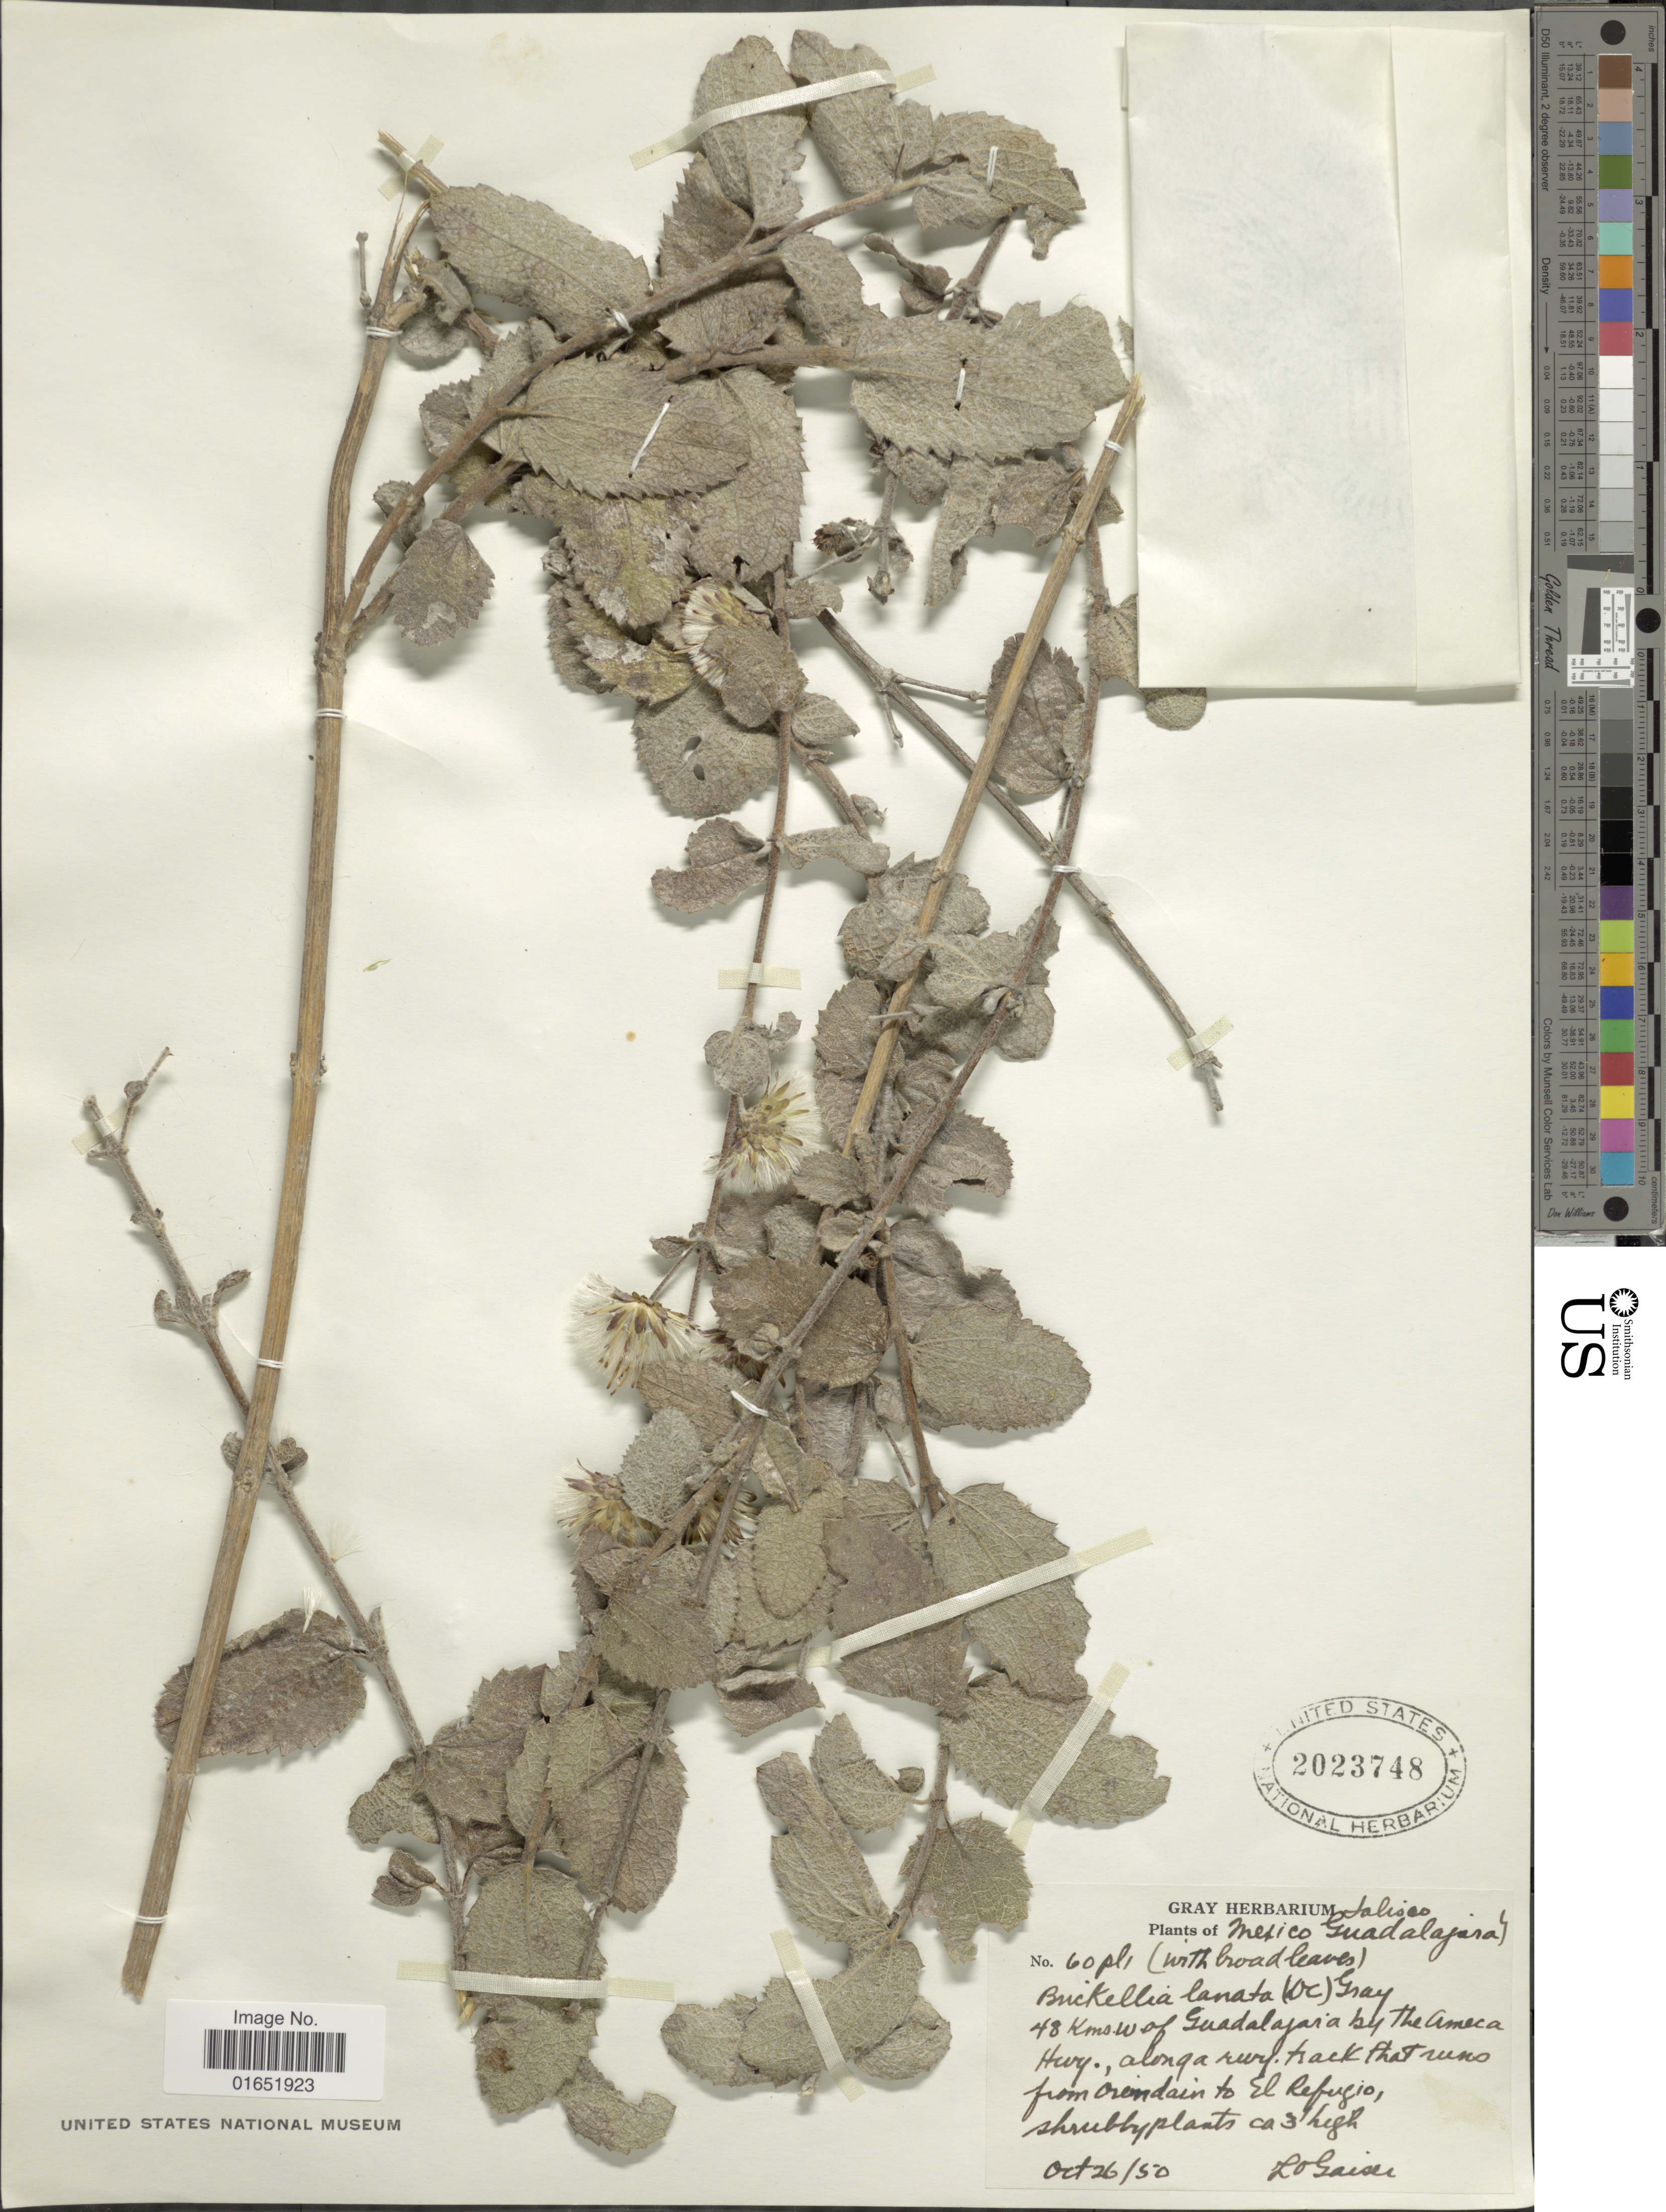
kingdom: Plantae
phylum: Tracheophyta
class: Magnoliopsida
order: Asterales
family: Asteraceae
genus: Brickellia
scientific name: Brickellia lanata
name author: (DC.) A. Gray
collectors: L. Gaiser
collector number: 60pl1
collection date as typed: Transcribed d/m/y: 26/10/50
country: Mexico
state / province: Jalisco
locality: Guadalajara, 48 kms W of Guadalajara by the Ameca Hwy., along very tgrack that runs from Oreindain to El Refugio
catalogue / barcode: US 2023748